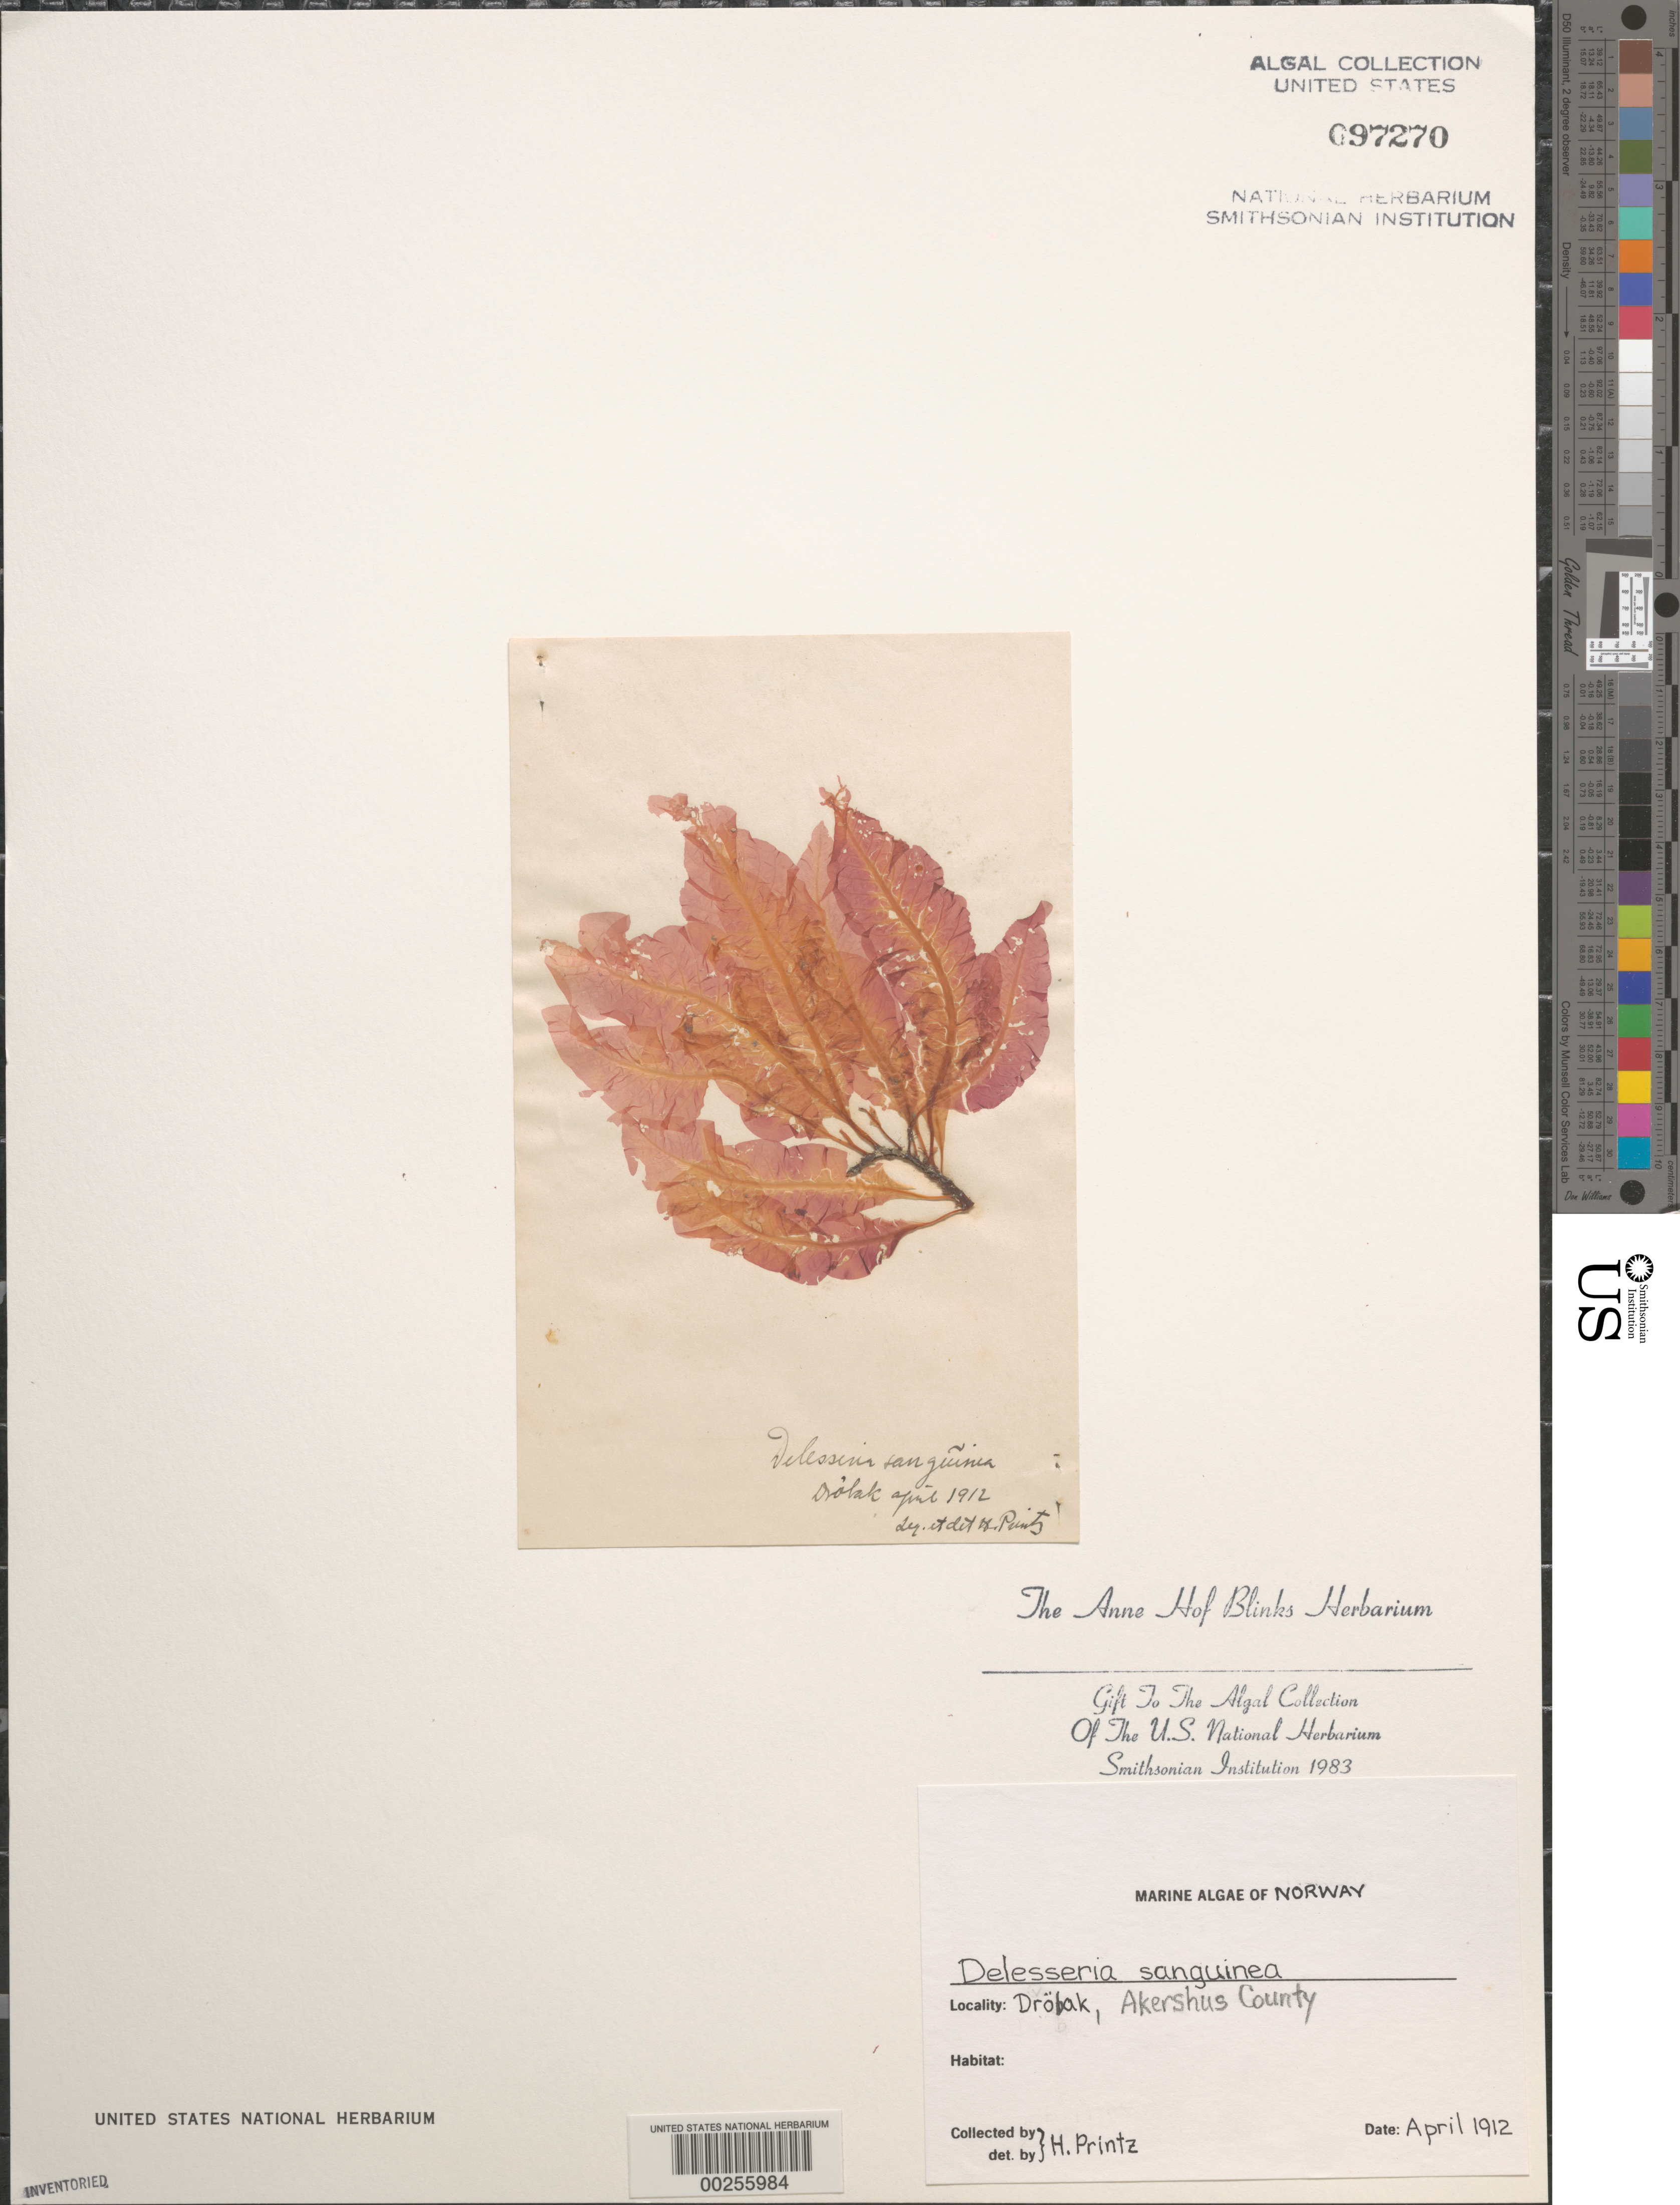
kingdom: Plantae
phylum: Rhodophyta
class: Florideophyceae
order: Ceramiales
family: Delesseriaceae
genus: Delesseria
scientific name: Delesseria sanguinea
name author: (Huds.) J.V.Lamouroux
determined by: Printz, H.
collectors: H. Printz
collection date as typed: Apr 1912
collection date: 1912-04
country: Norway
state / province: Akershus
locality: Drobak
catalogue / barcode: US 97270